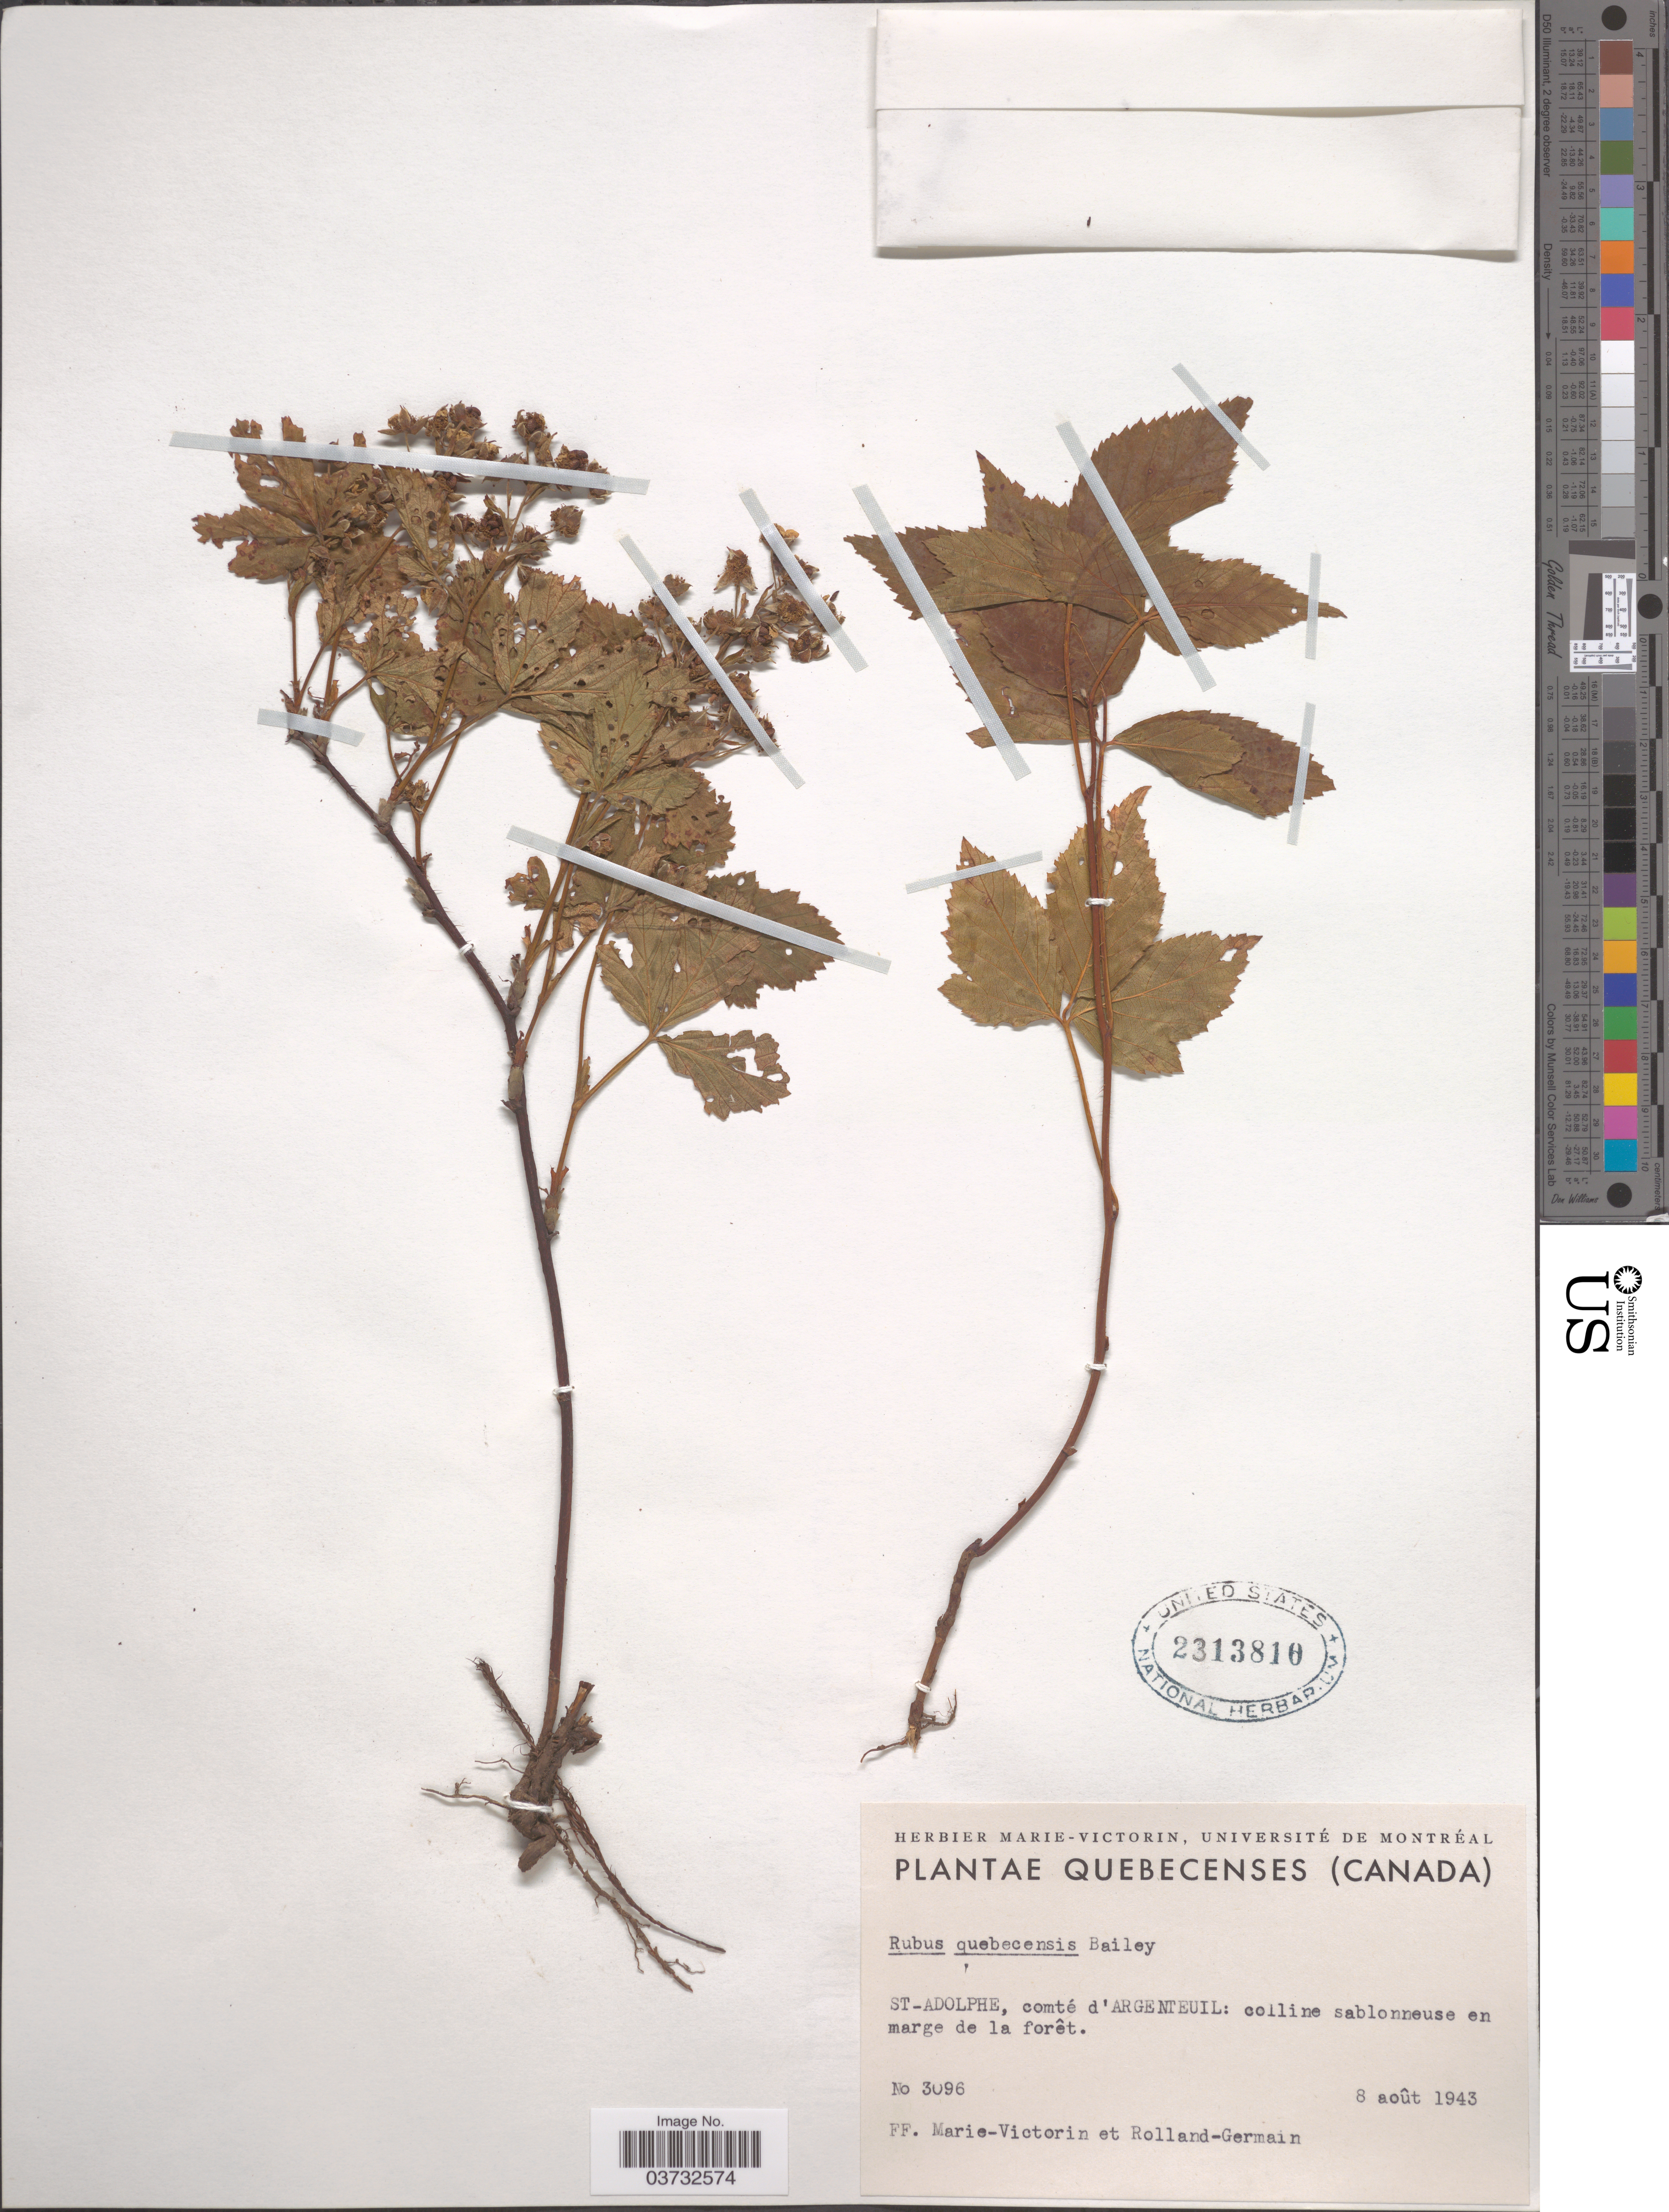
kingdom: Plantae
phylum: Tracheophyta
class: Magnoliopsida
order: Rosales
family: Rosaceae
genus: Rubus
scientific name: Rubus sp.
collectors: F. Marie-Victorin & Rolland-Germain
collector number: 3096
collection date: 1943-08-08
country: Canada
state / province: Quebec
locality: St-Adolphe, comté d'Argenteuil: colline sablonneuse en marge de la forêt.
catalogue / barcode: US 2313810